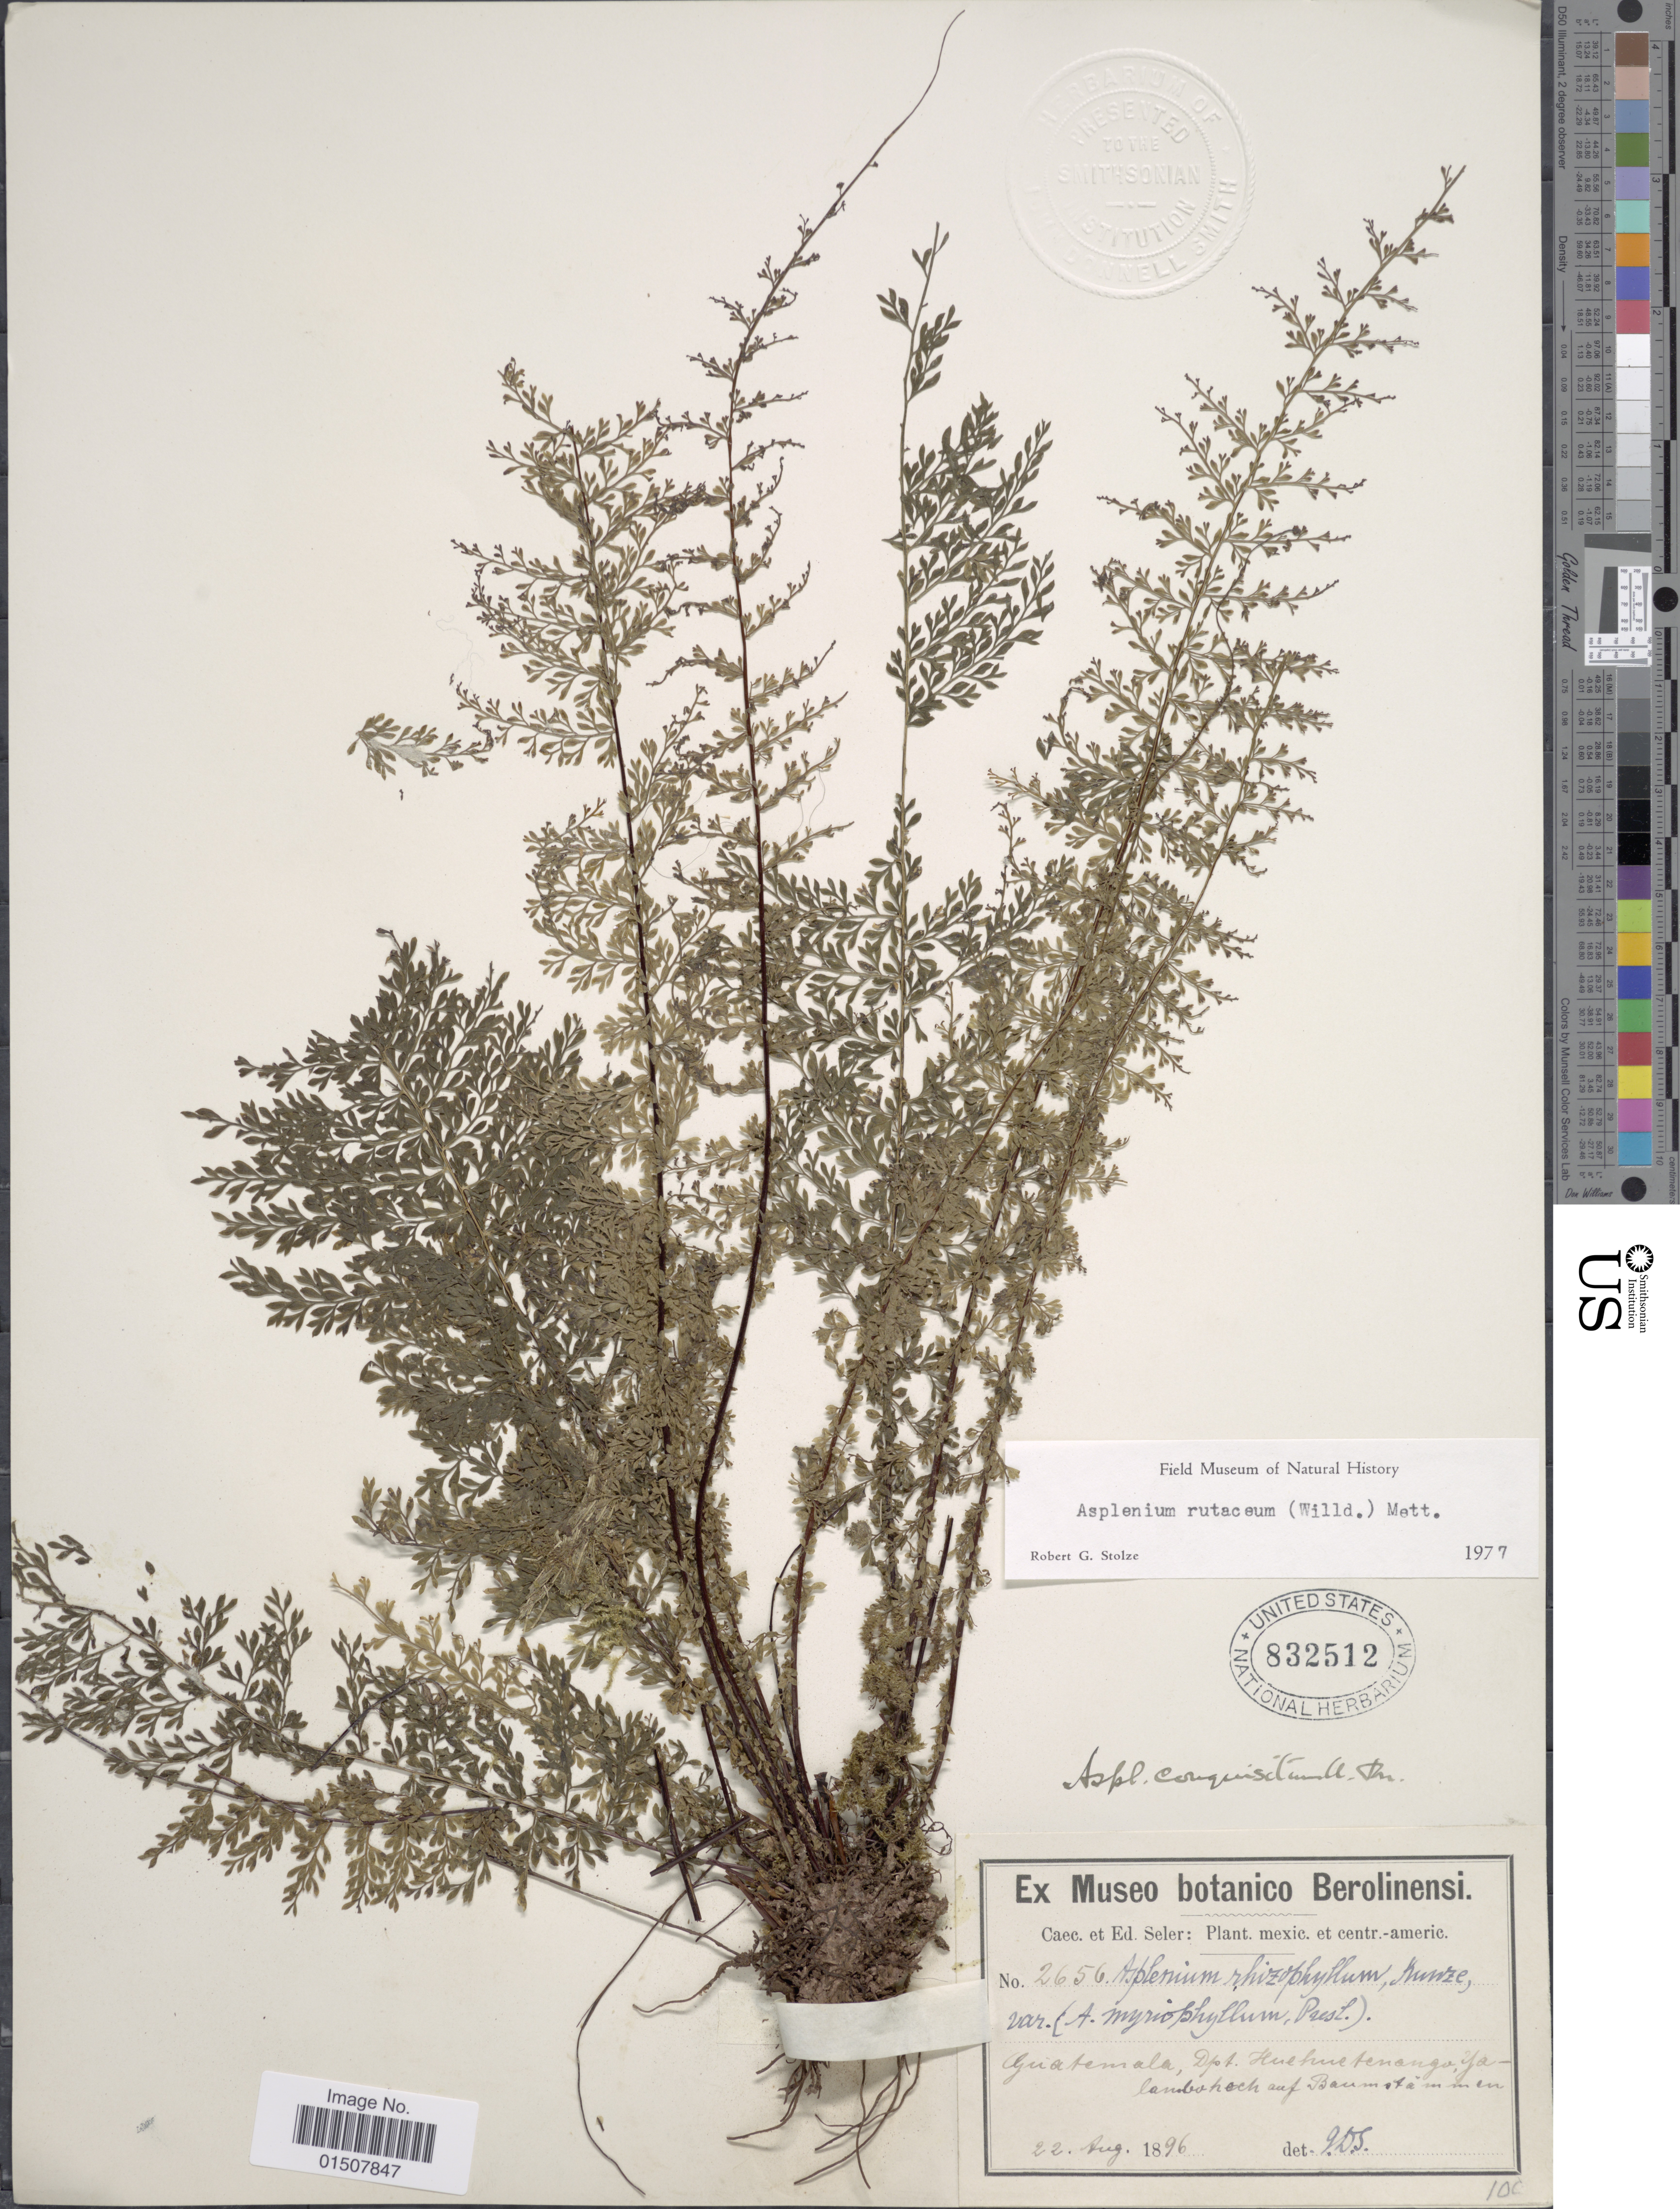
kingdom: Plantae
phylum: Tracheophyta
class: Polypodiopsida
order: Polypodiales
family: Aspleniaceae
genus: Asplenium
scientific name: Asplenium rutaceum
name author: (Willd.) Mett.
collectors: C. Seler & E. F. Geiseler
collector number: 2656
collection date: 1896-08-22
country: Guatemala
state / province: Huehuetenango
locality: Guatemala, Dept. Huehuetenango, Yalambohoch auf Baumstämme.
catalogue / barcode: US 832512